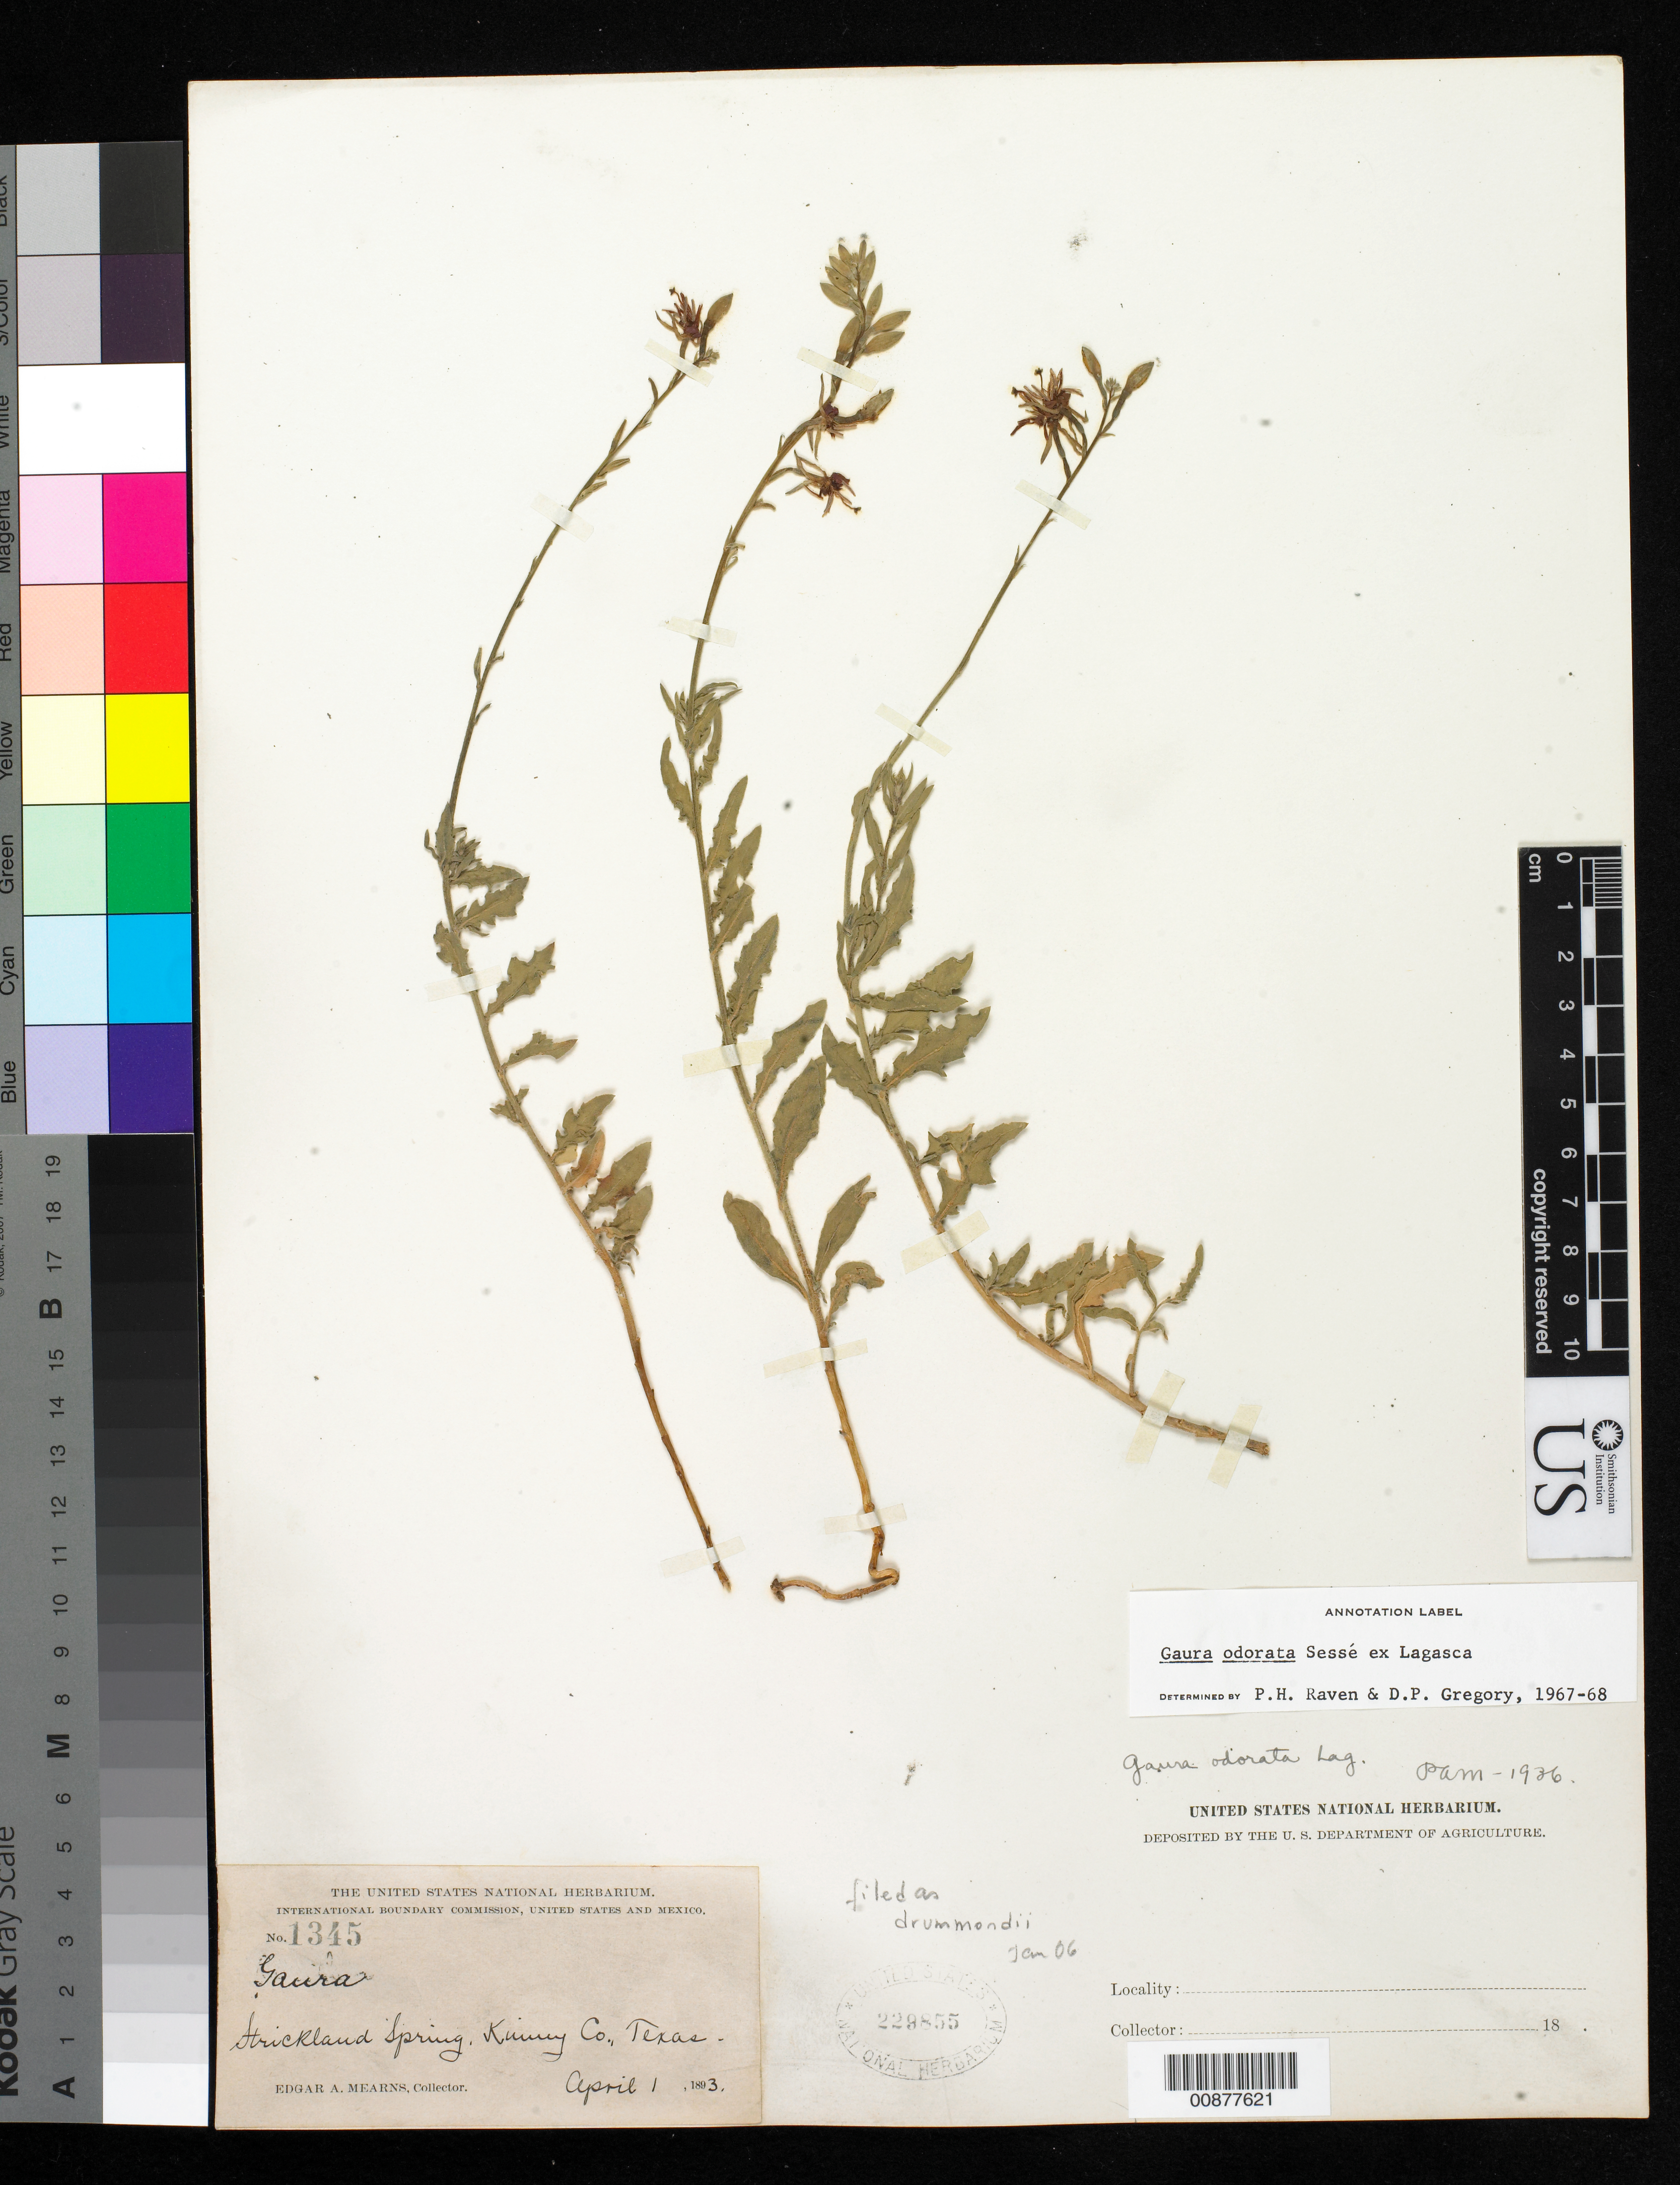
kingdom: Plantae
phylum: Tracheophyta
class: Magnoliopsida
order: Myrtales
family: Onagraceae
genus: Oenothera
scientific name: Oenothera hispida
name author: (Benth.) W.L. Wagner et al.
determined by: Wagner, W. L., (BOT), Smithsonian Institution - National Museum of Natural History (UNITED STATES)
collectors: E. A. Mearns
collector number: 1345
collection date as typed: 01 Apr 1893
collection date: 1893-04-01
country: United States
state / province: Texas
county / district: Kinney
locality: Strickland Spring, Kinney County, Texas.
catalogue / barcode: US 229855